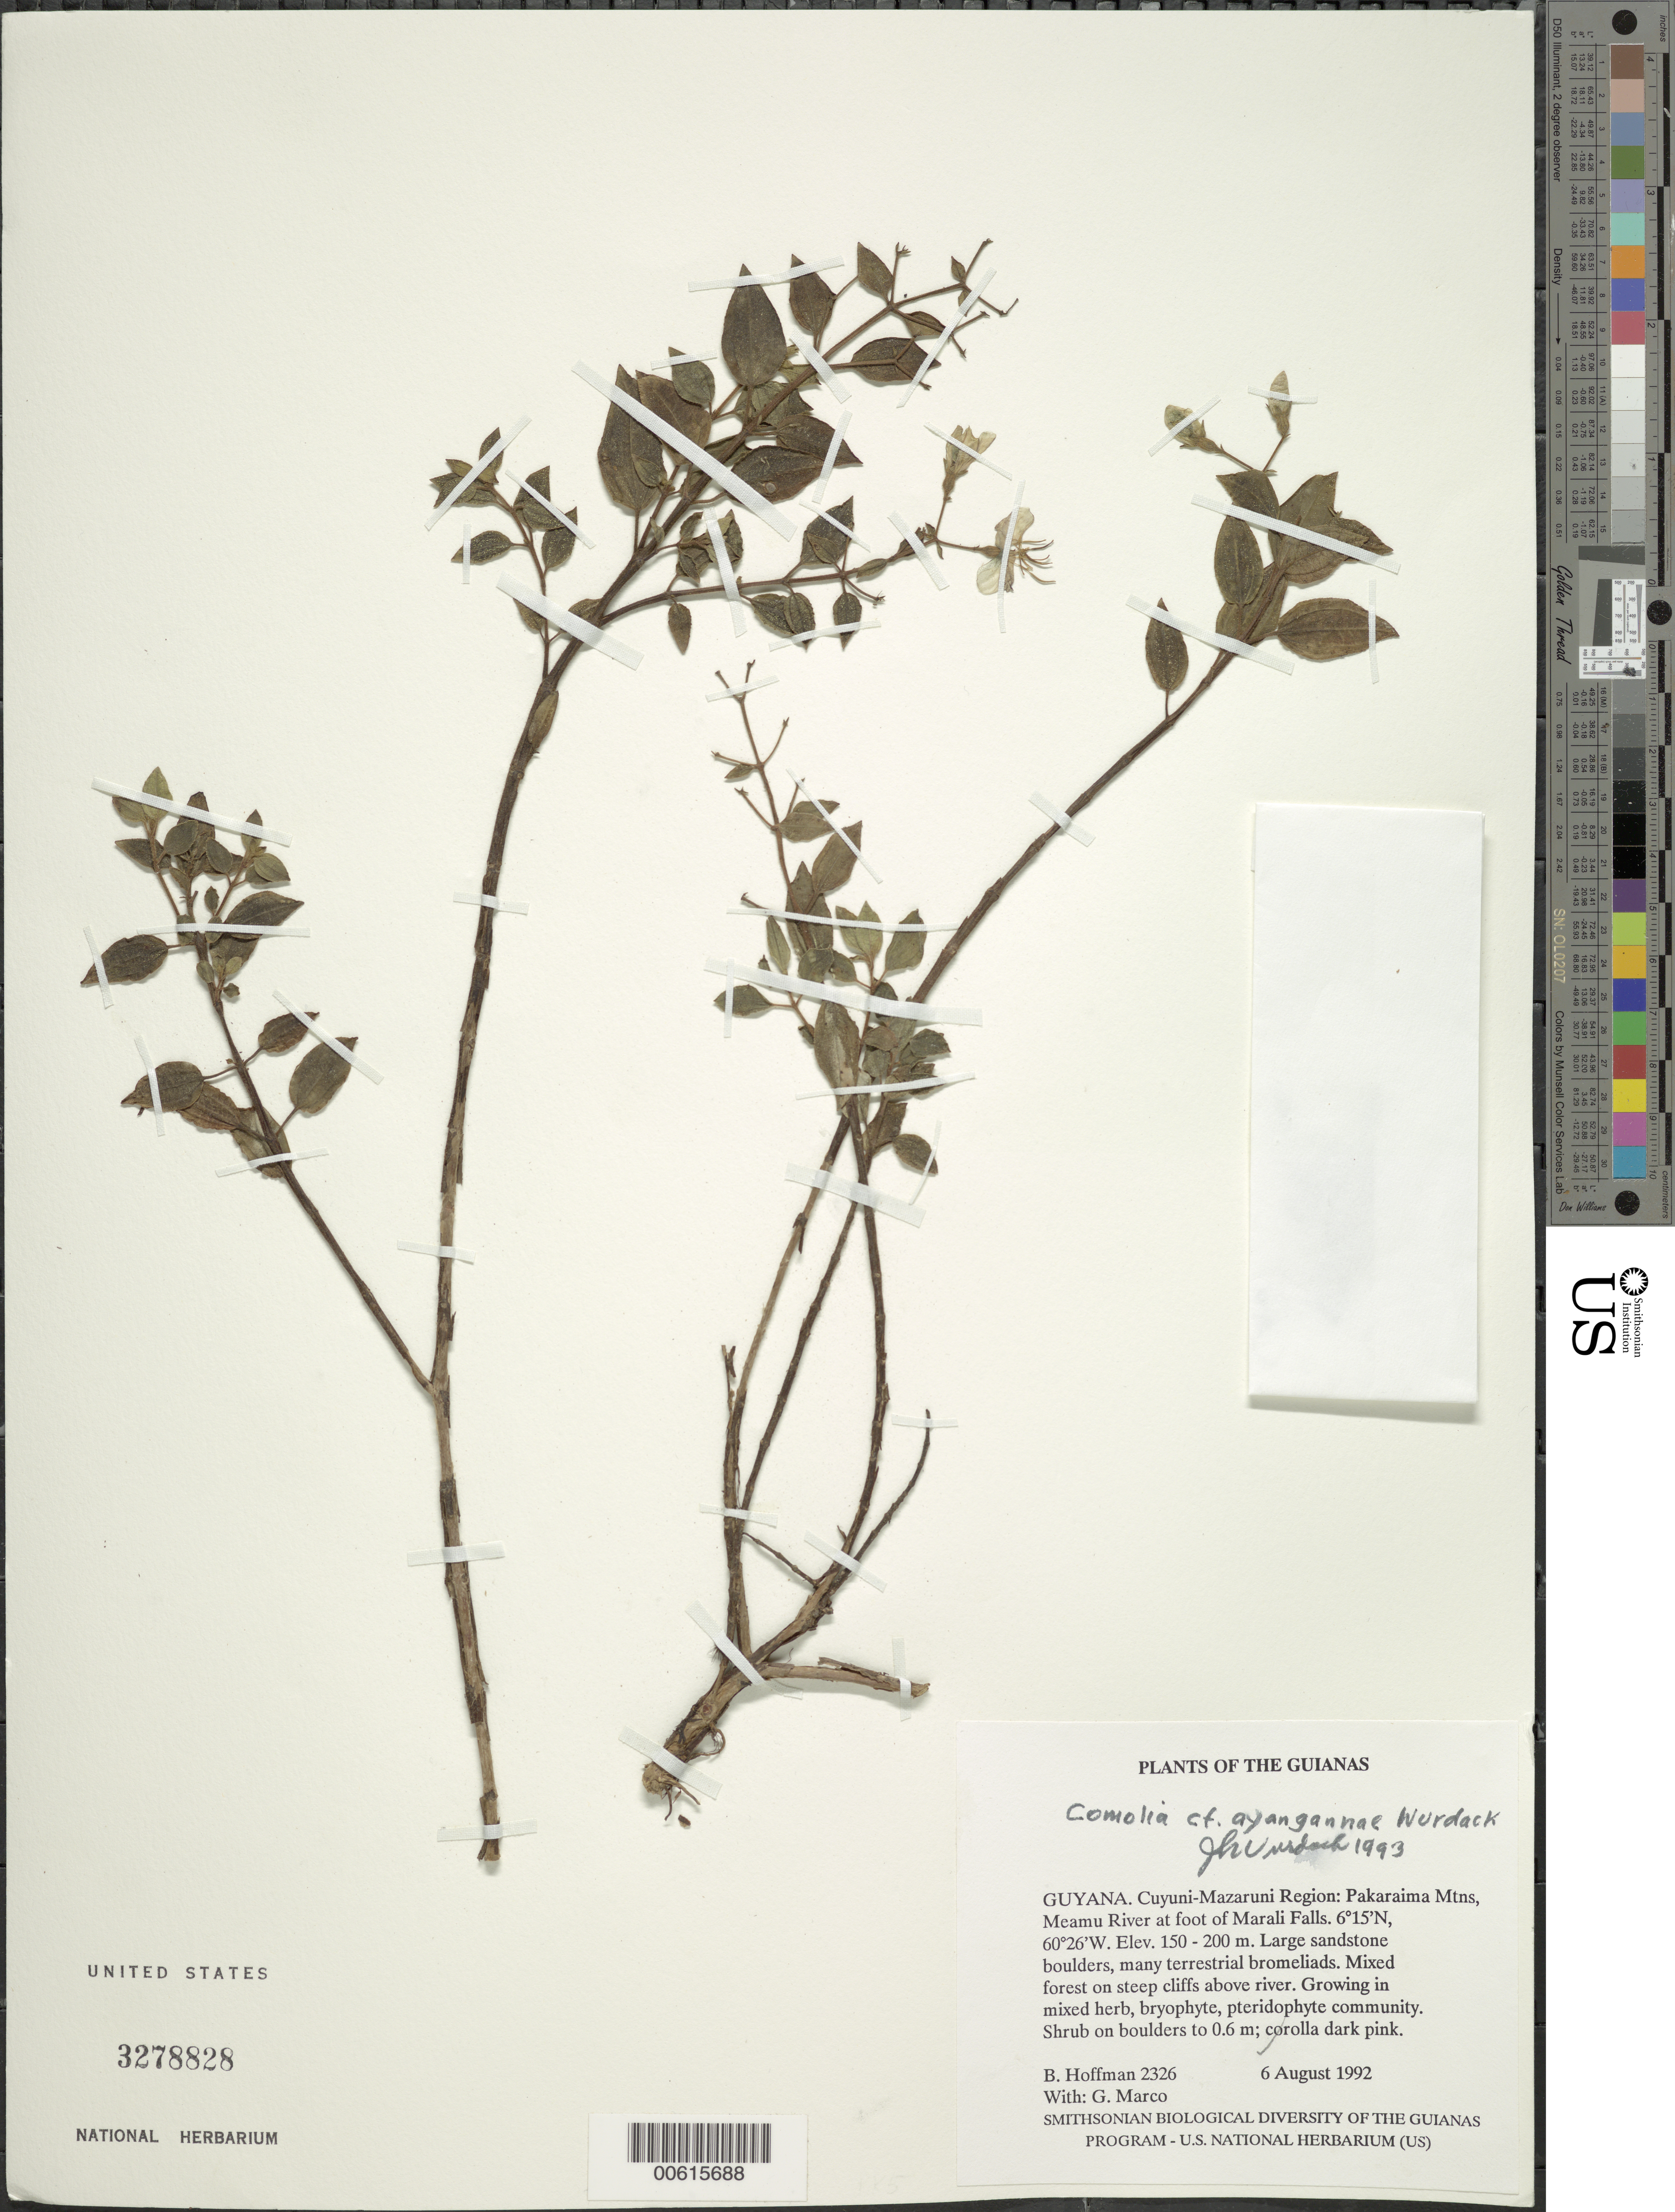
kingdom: Plantae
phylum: Tracheophyta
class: Magnoliopsida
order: Myrtales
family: Melastomataceae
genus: Acisanthera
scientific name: Acisanthera ayangannae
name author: (Wurdack) M.J. Rocha & P.J.F. Guim.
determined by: Nunes da Silva, Diego, (RB), Jardim Botanico do Rio de Janeiro - Herbario (BRAZIL)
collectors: B. Hoffman & G. Marco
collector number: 2326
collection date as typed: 6 August 1992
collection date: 1992-08-06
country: Guyana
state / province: Cuyuni-Mazaruni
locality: Pakaraima Mountains, Meamu River at foot of Marali Falls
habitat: Large sandstone boulders, many terrestrial bromeliads. Mixed forest on steep cliffs above river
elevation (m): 150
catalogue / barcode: US 3278828